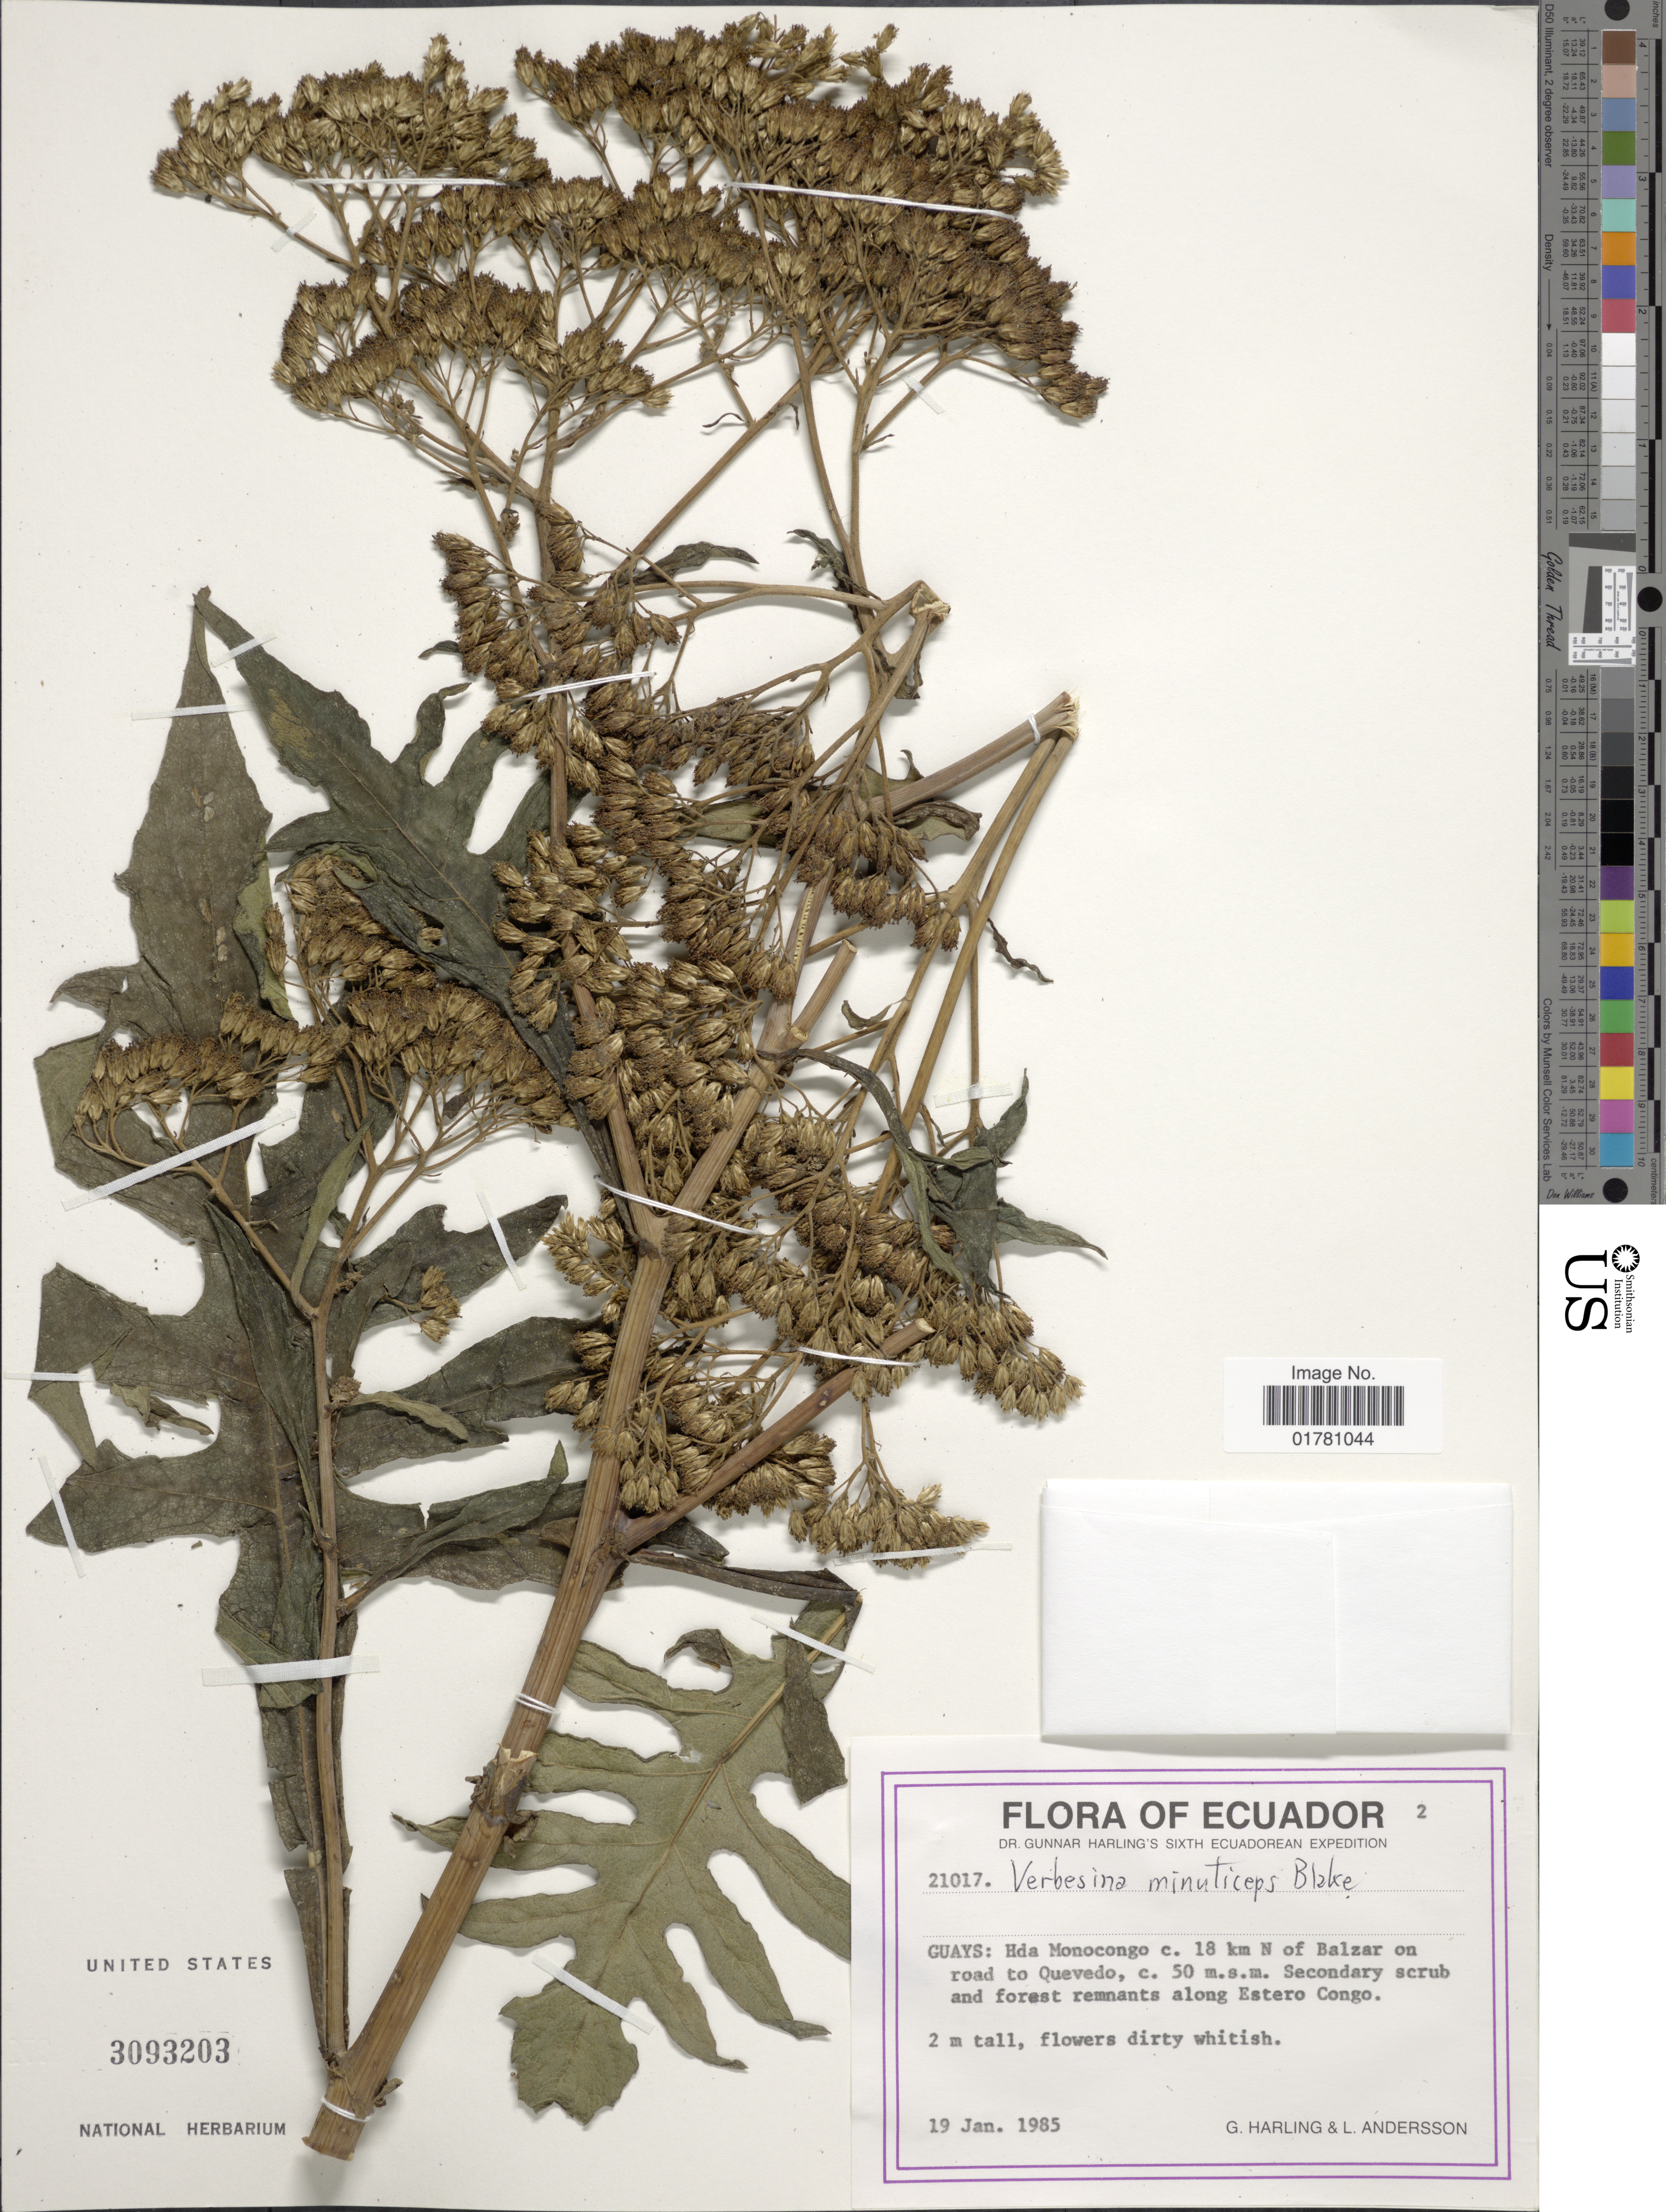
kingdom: Plantae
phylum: Tracheophyta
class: Magnoliopsida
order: Asterales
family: Asteraceae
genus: Verbesina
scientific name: Verbesina minuticeps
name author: S.F. Blake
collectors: G. Harling & L. Andersson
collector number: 21017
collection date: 1985-01-19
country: Ecuador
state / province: Guayas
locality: Hda Monocongo c. 18 km N of Balzar on road to Quevedo, Secondary scrub and forest remnant along Estero Congo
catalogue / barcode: US 3093203